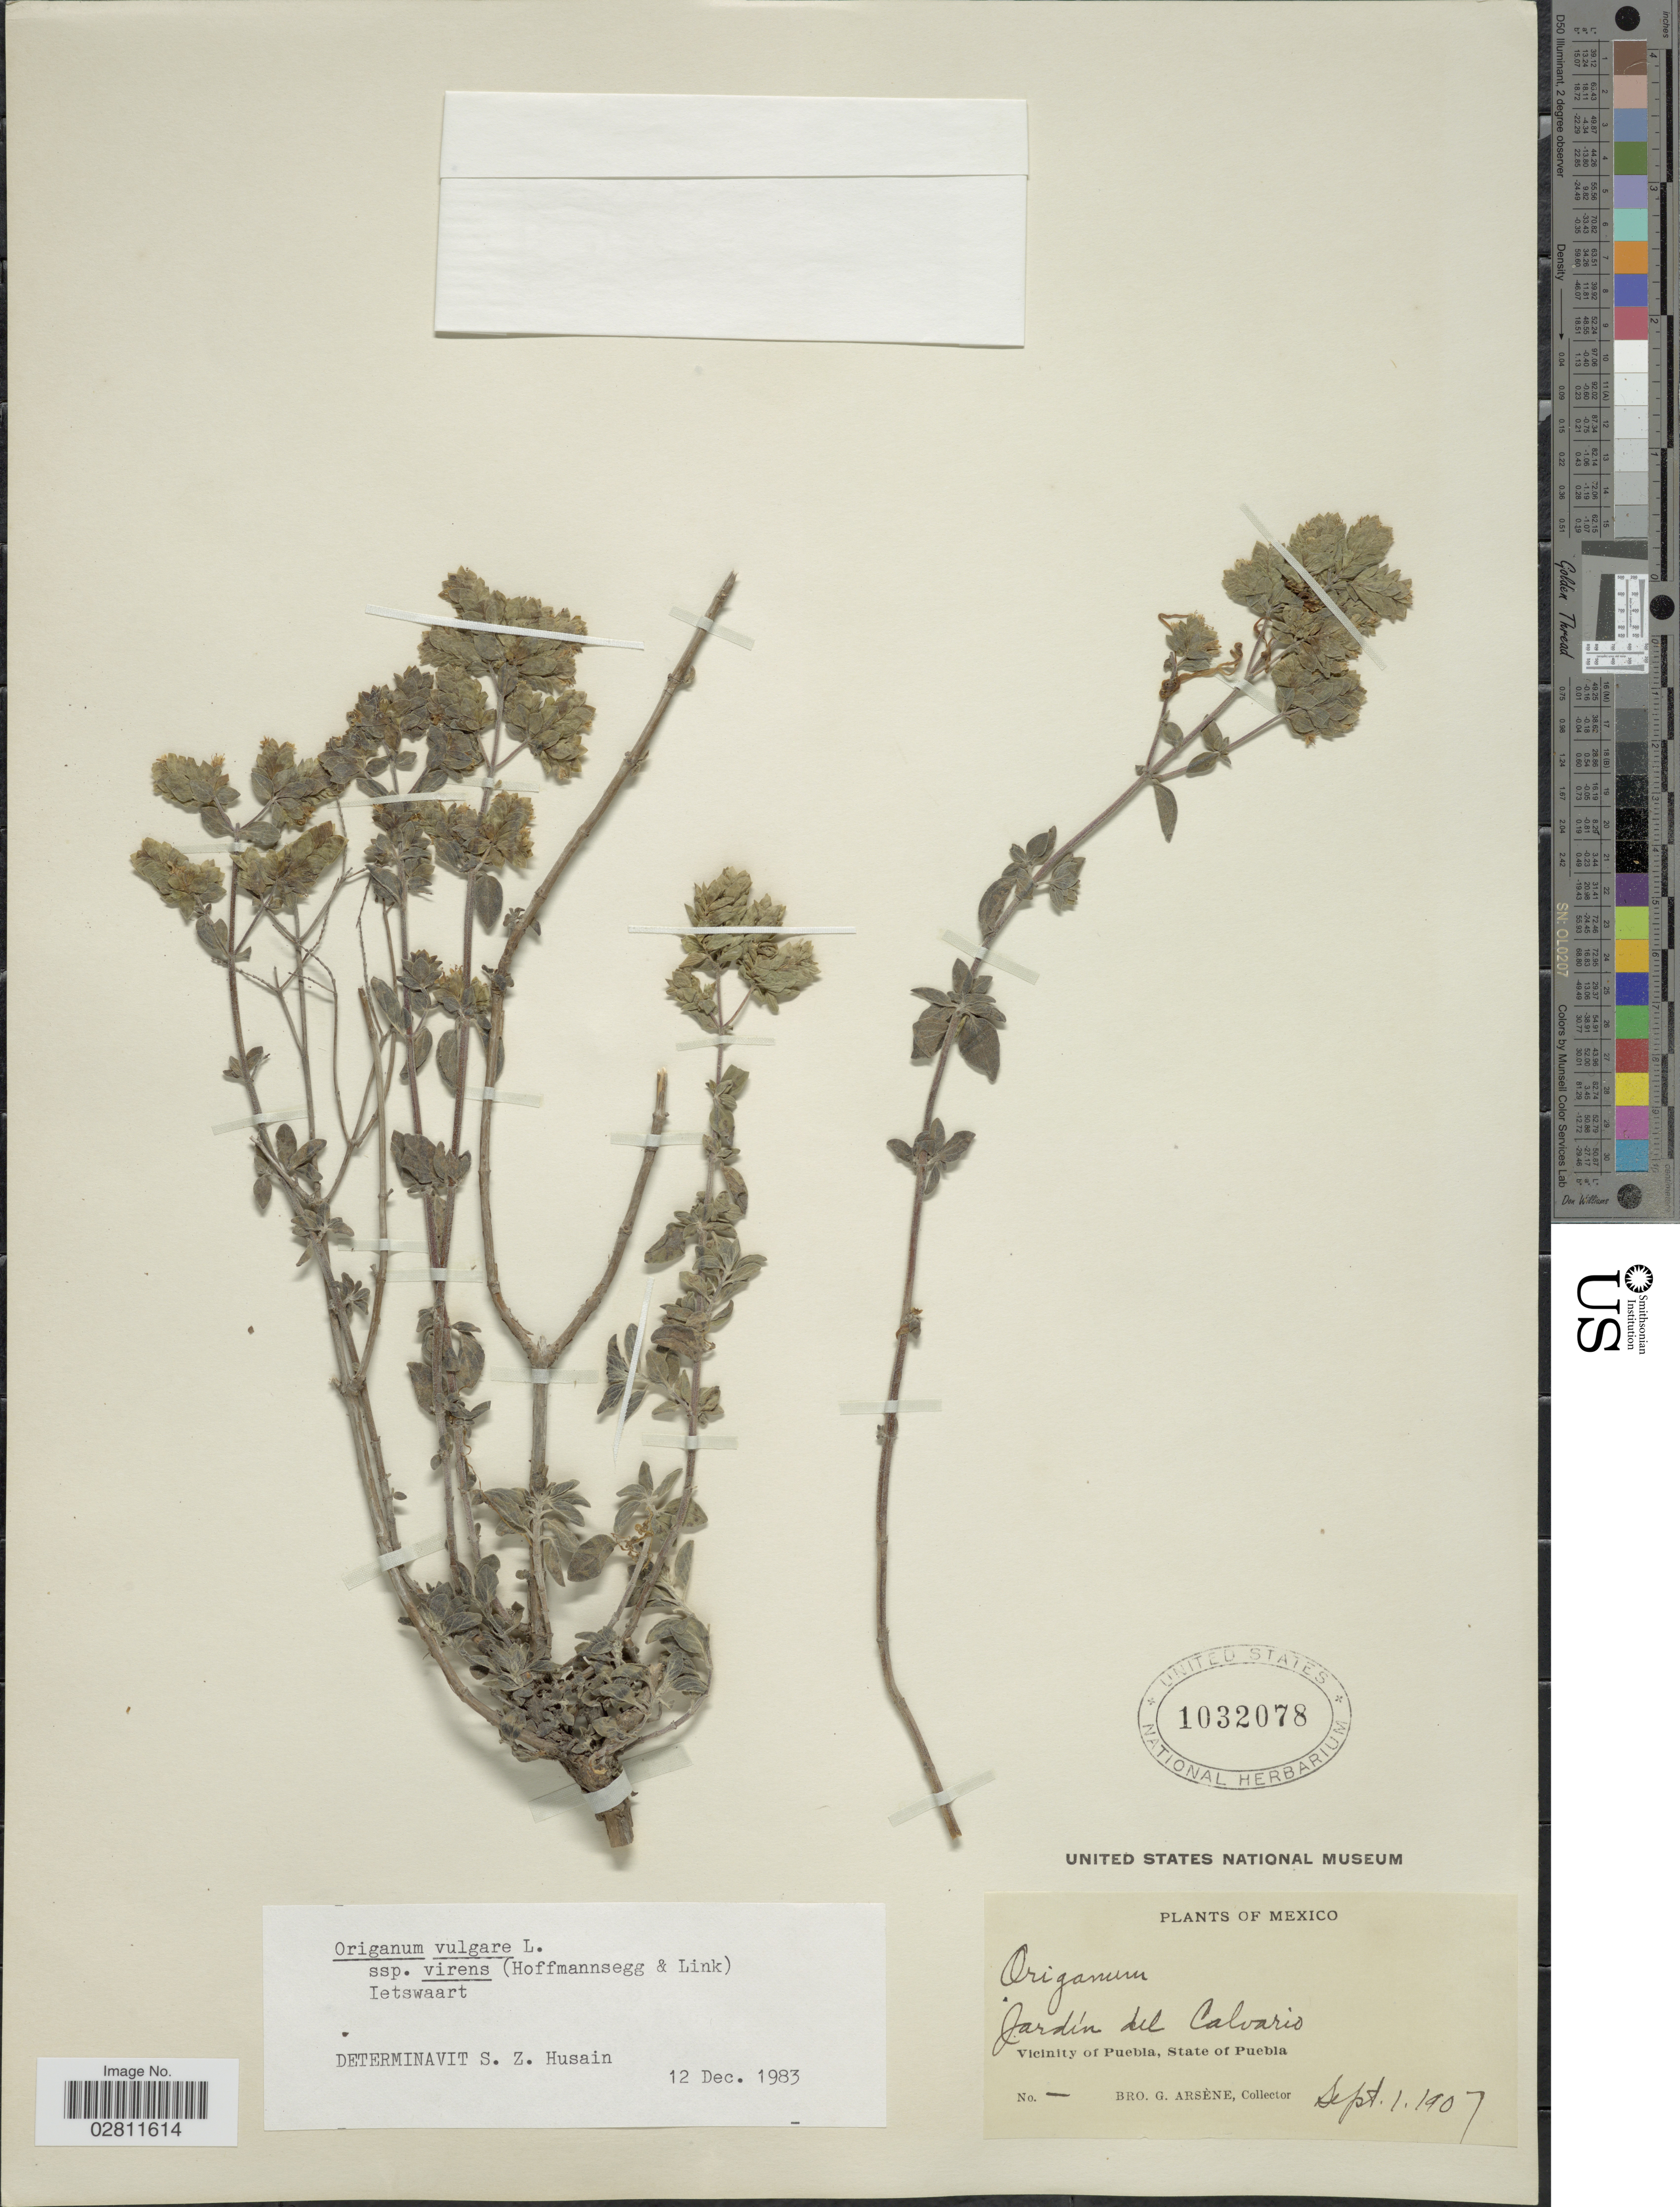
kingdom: Plantae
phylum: Tracheophyta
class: Magnoliopsida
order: Lamiales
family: Lamiaceae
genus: Origanum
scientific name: Origanum vulgare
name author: L.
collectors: Bro. G. Arsène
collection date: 1907-09-01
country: Mexico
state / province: Puebla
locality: Jardín del Calvario. Vicinity of Puebla.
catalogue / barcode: US 1032078